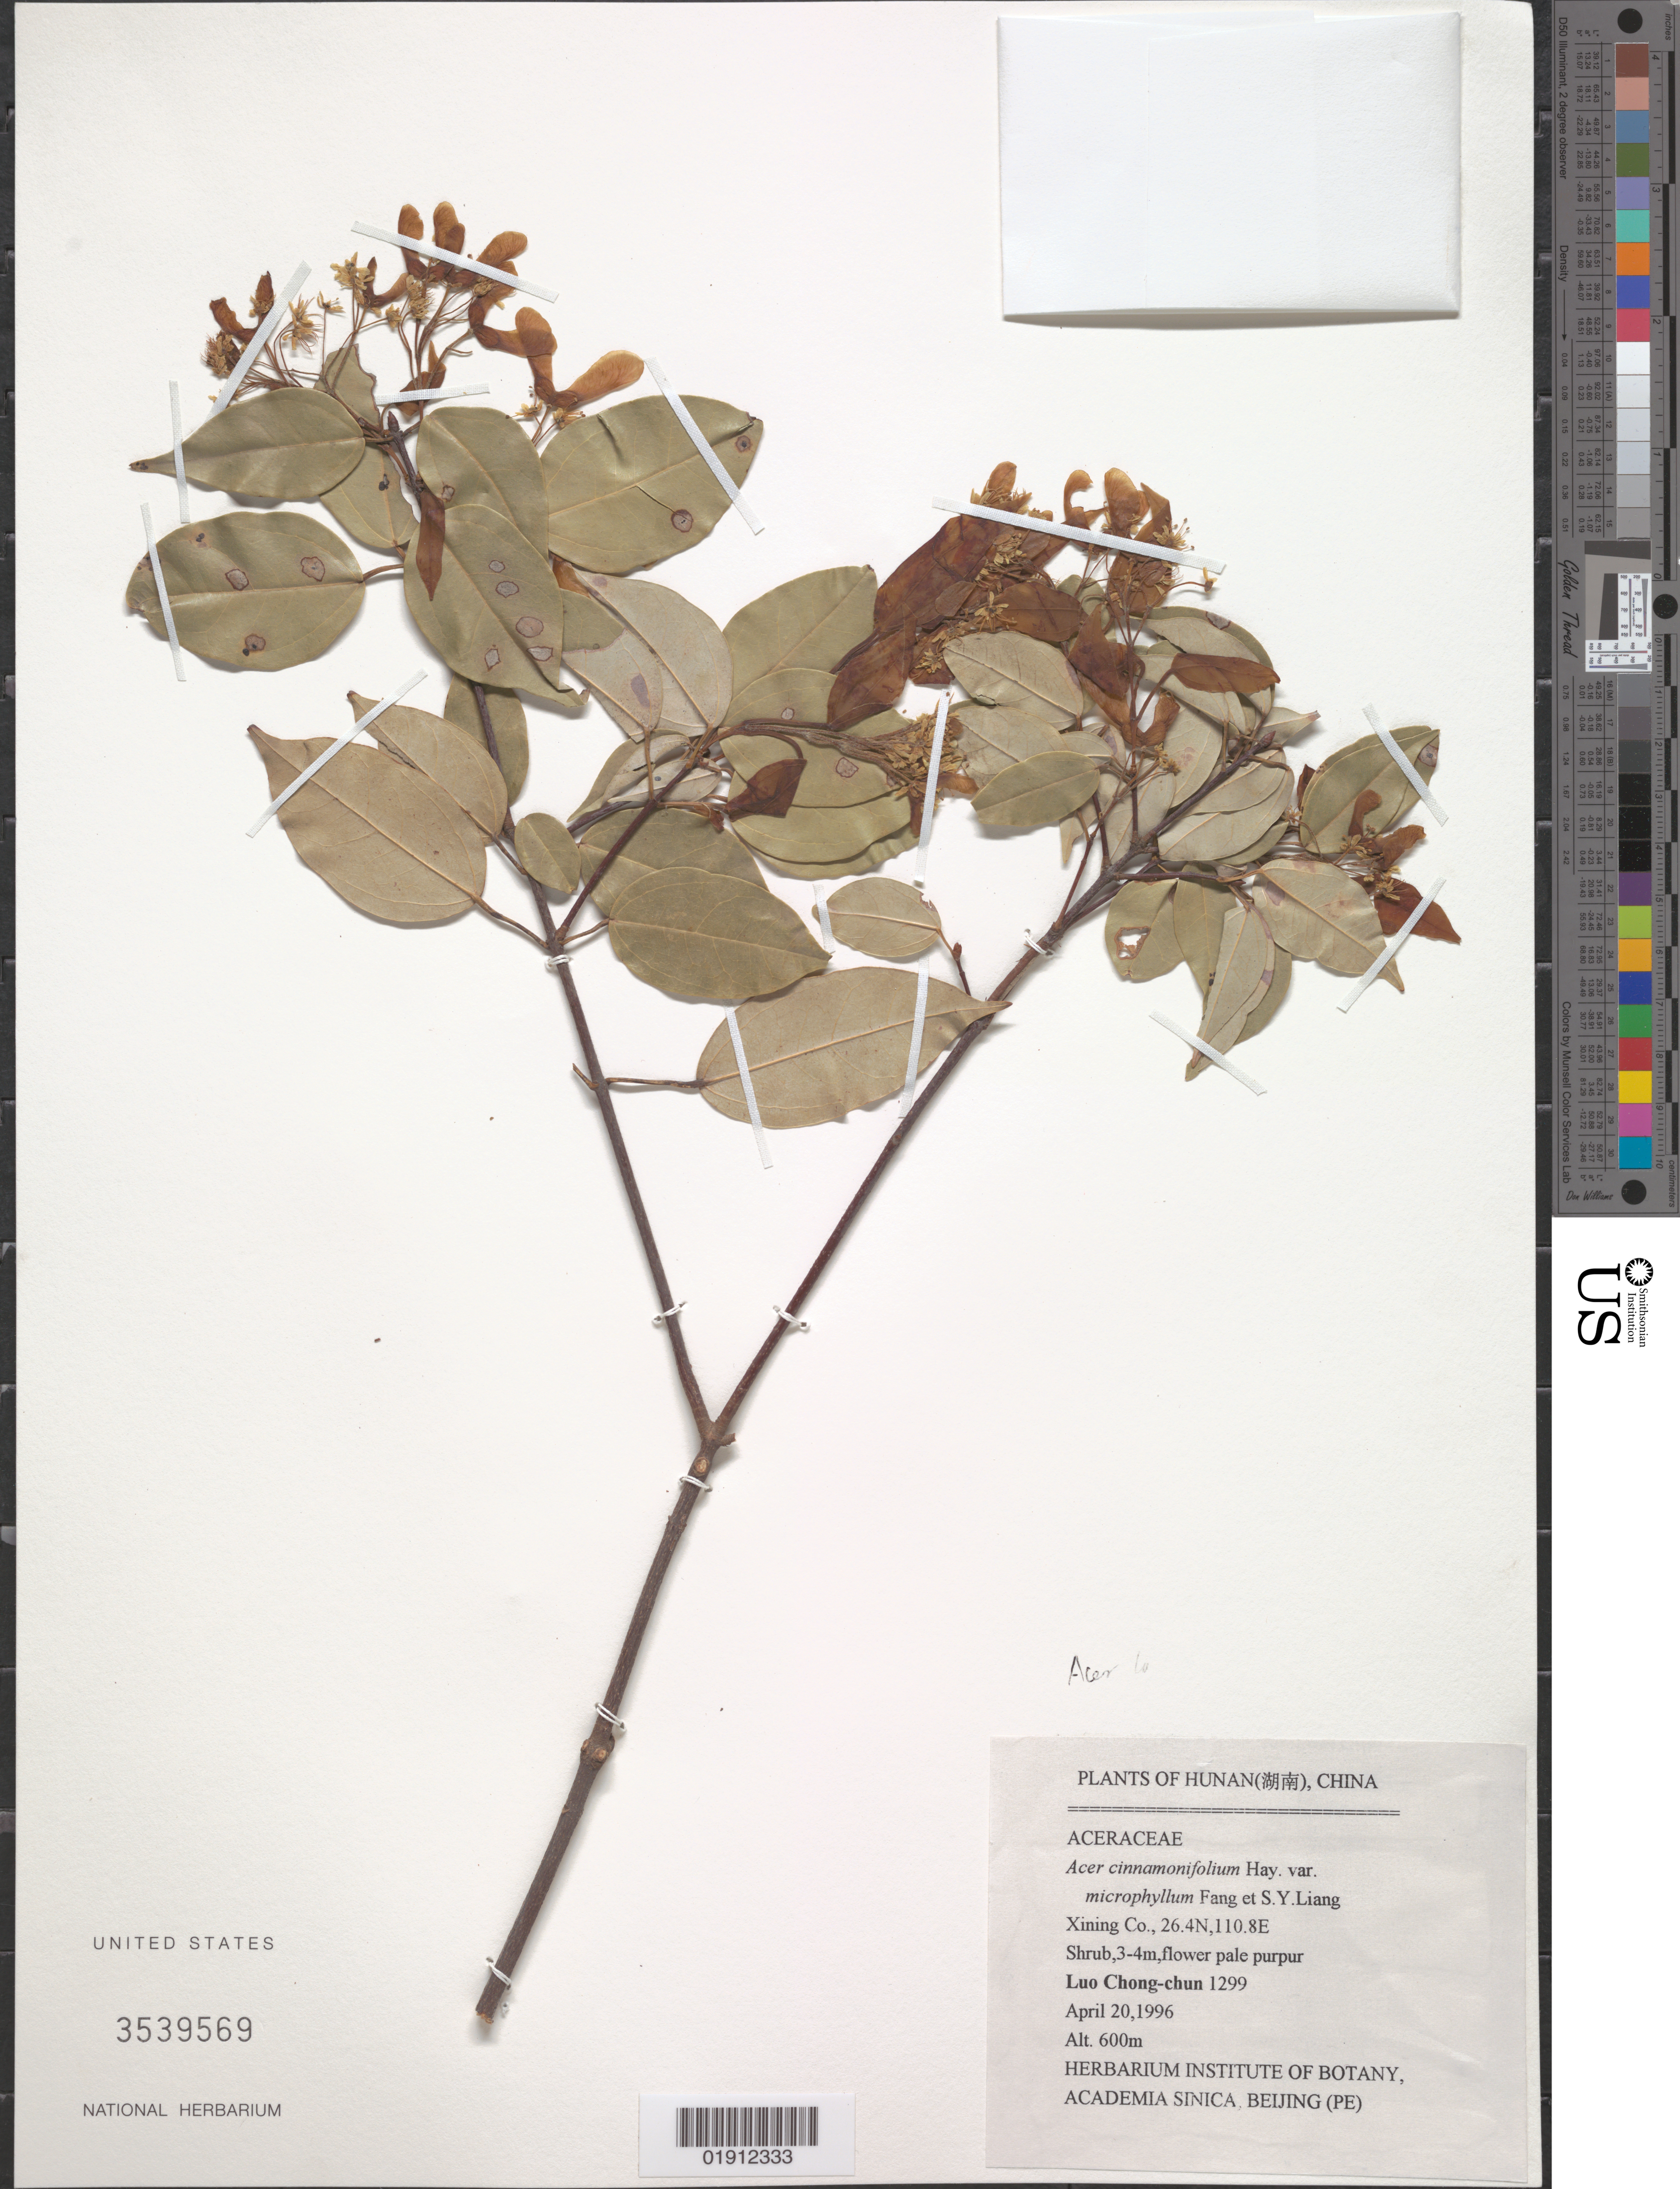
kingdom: Plantae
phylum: Tracheophyta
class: Magnoliopsida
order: Sapindales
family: Sapindaceae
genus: Acer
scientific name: Acer coriaceifolium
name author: H. Lév.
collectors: L. Chong-Chun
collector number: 1299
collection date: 1996-04-20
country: China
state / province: Hunan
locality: Xining Co.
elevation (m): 600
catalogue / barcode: US 3539569